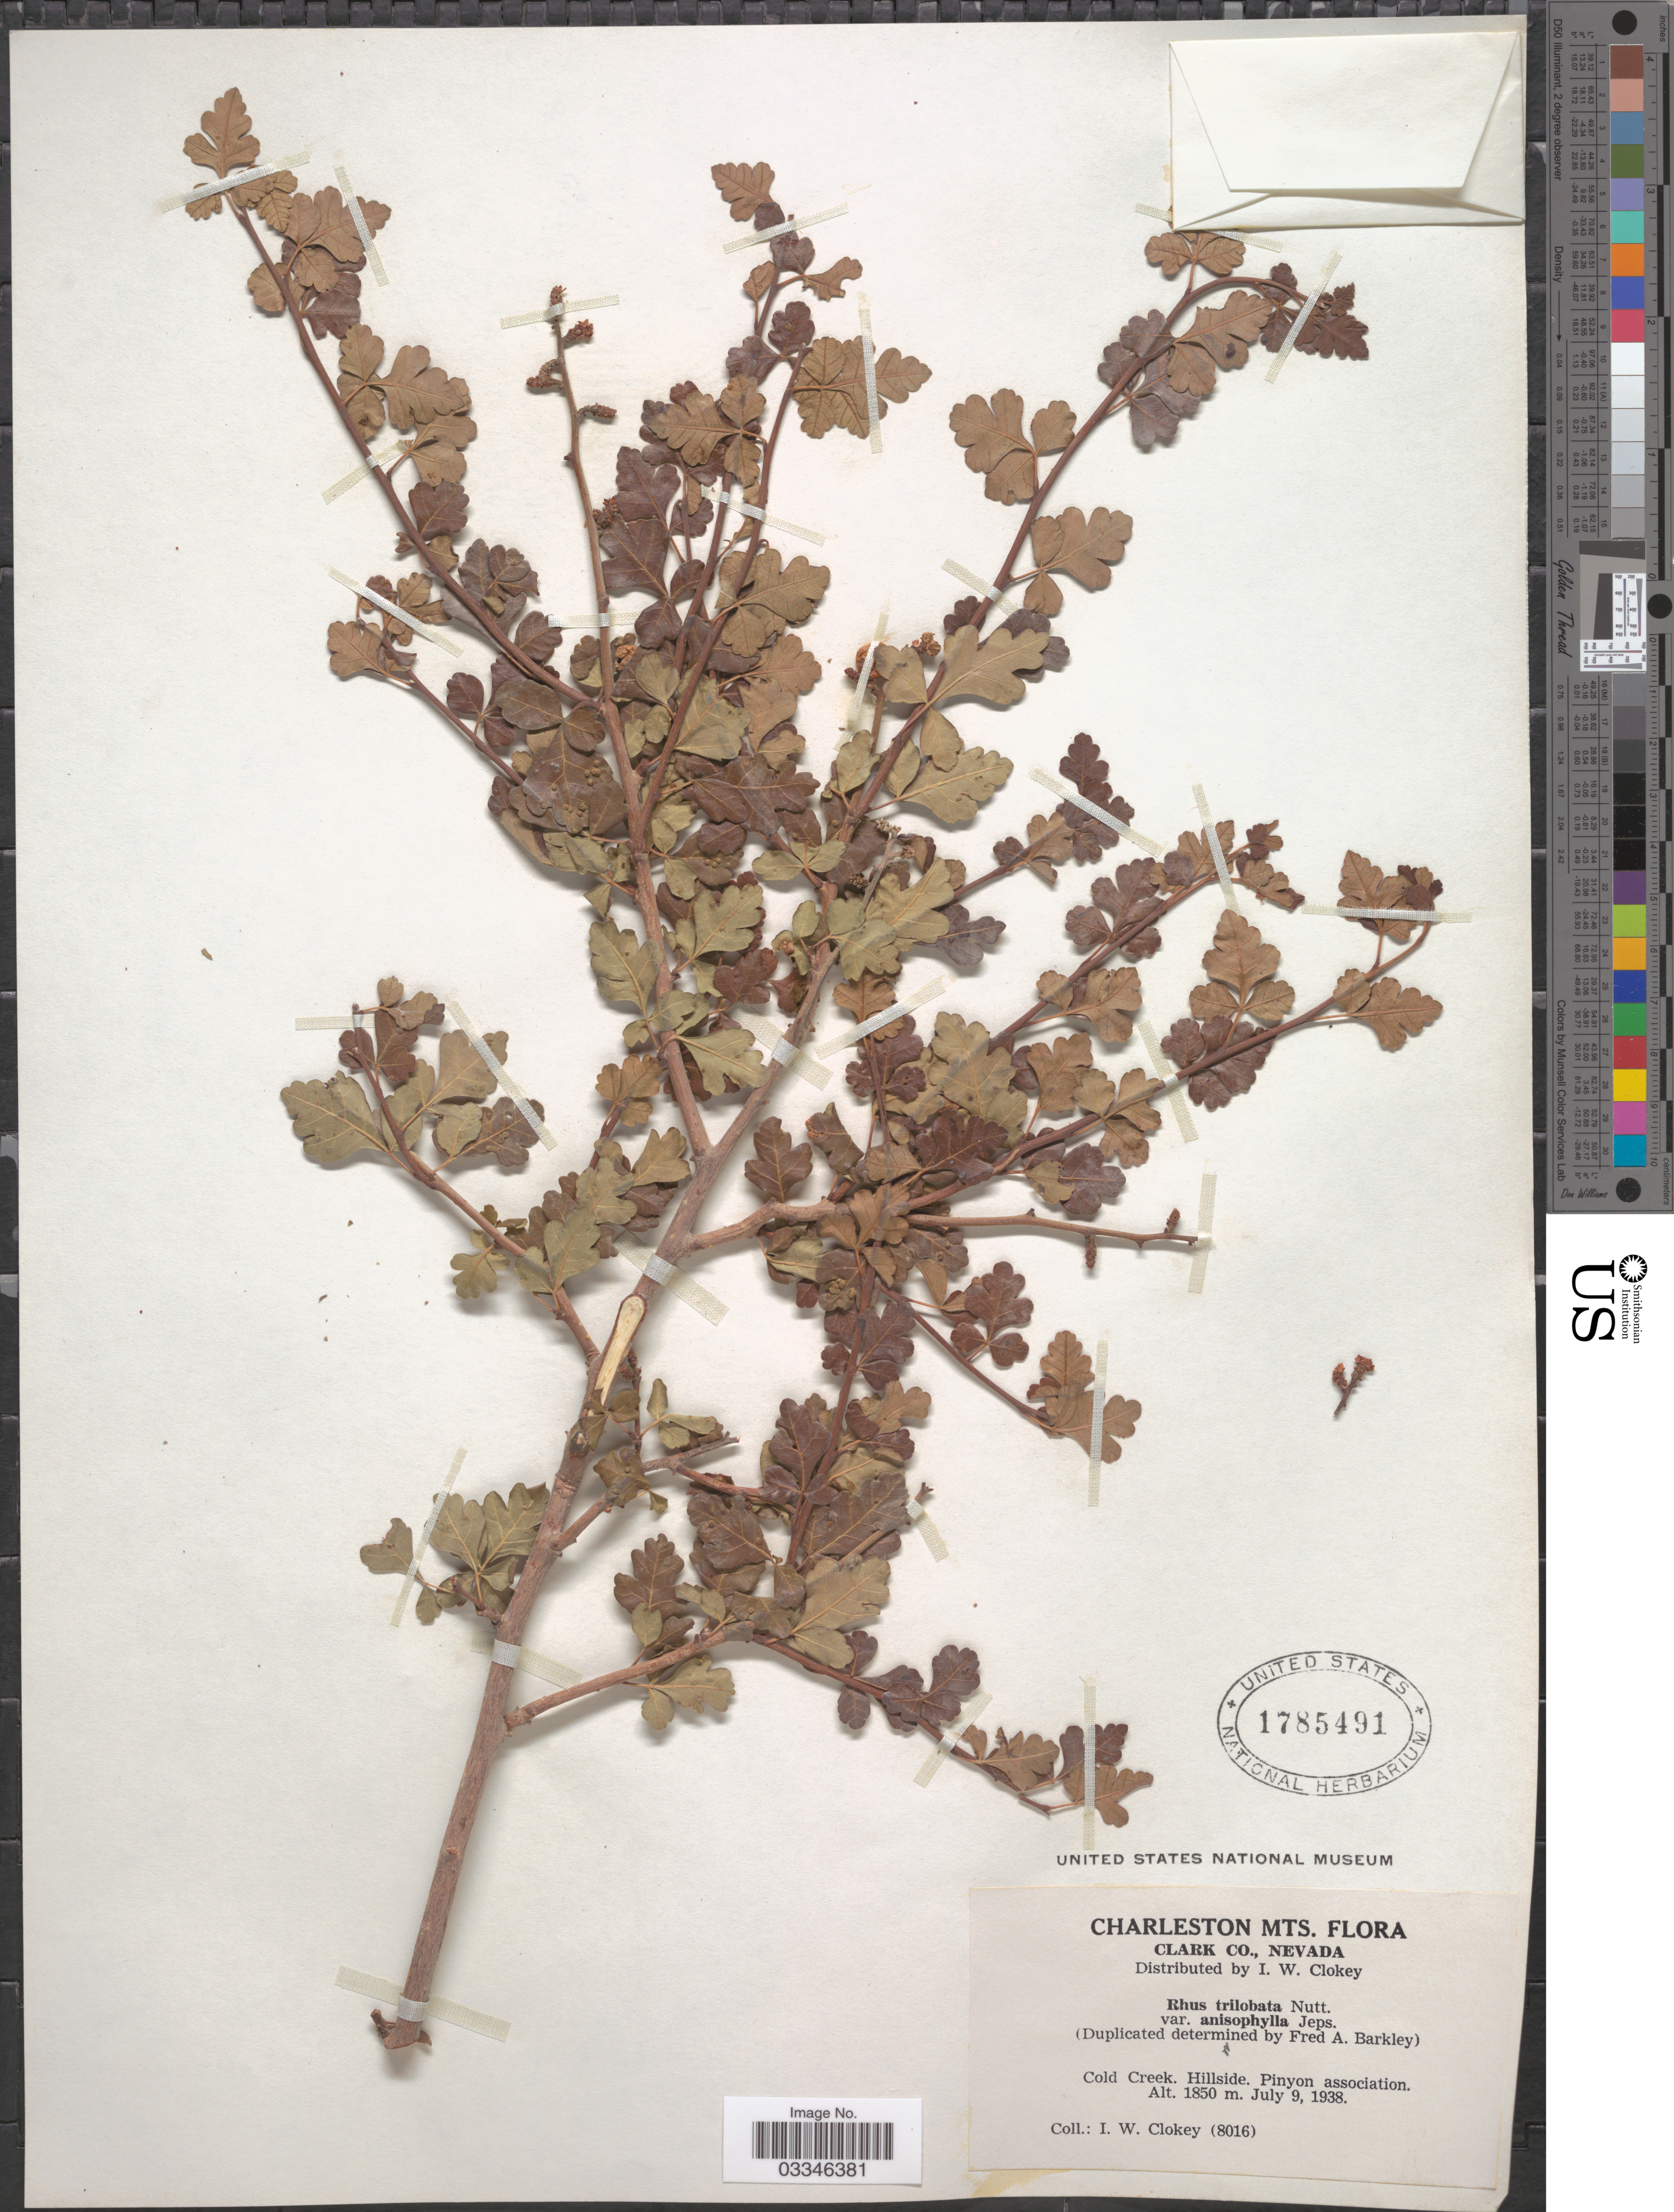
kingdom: Plantae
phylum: Tracheophyta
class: Magnoliopsida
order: Sapindales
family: Anacardiaceae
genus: Rhus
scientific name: Rhus trilobata var. anisophylla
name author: (Greene) Jeps.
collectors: I. W. Clokey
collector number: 8016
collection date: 1938-07-09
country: United States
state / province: Nevada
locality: Charleston Mts. Clark Co. Cold Creek. Hillside.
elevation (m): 1850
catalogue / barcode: US 1785491